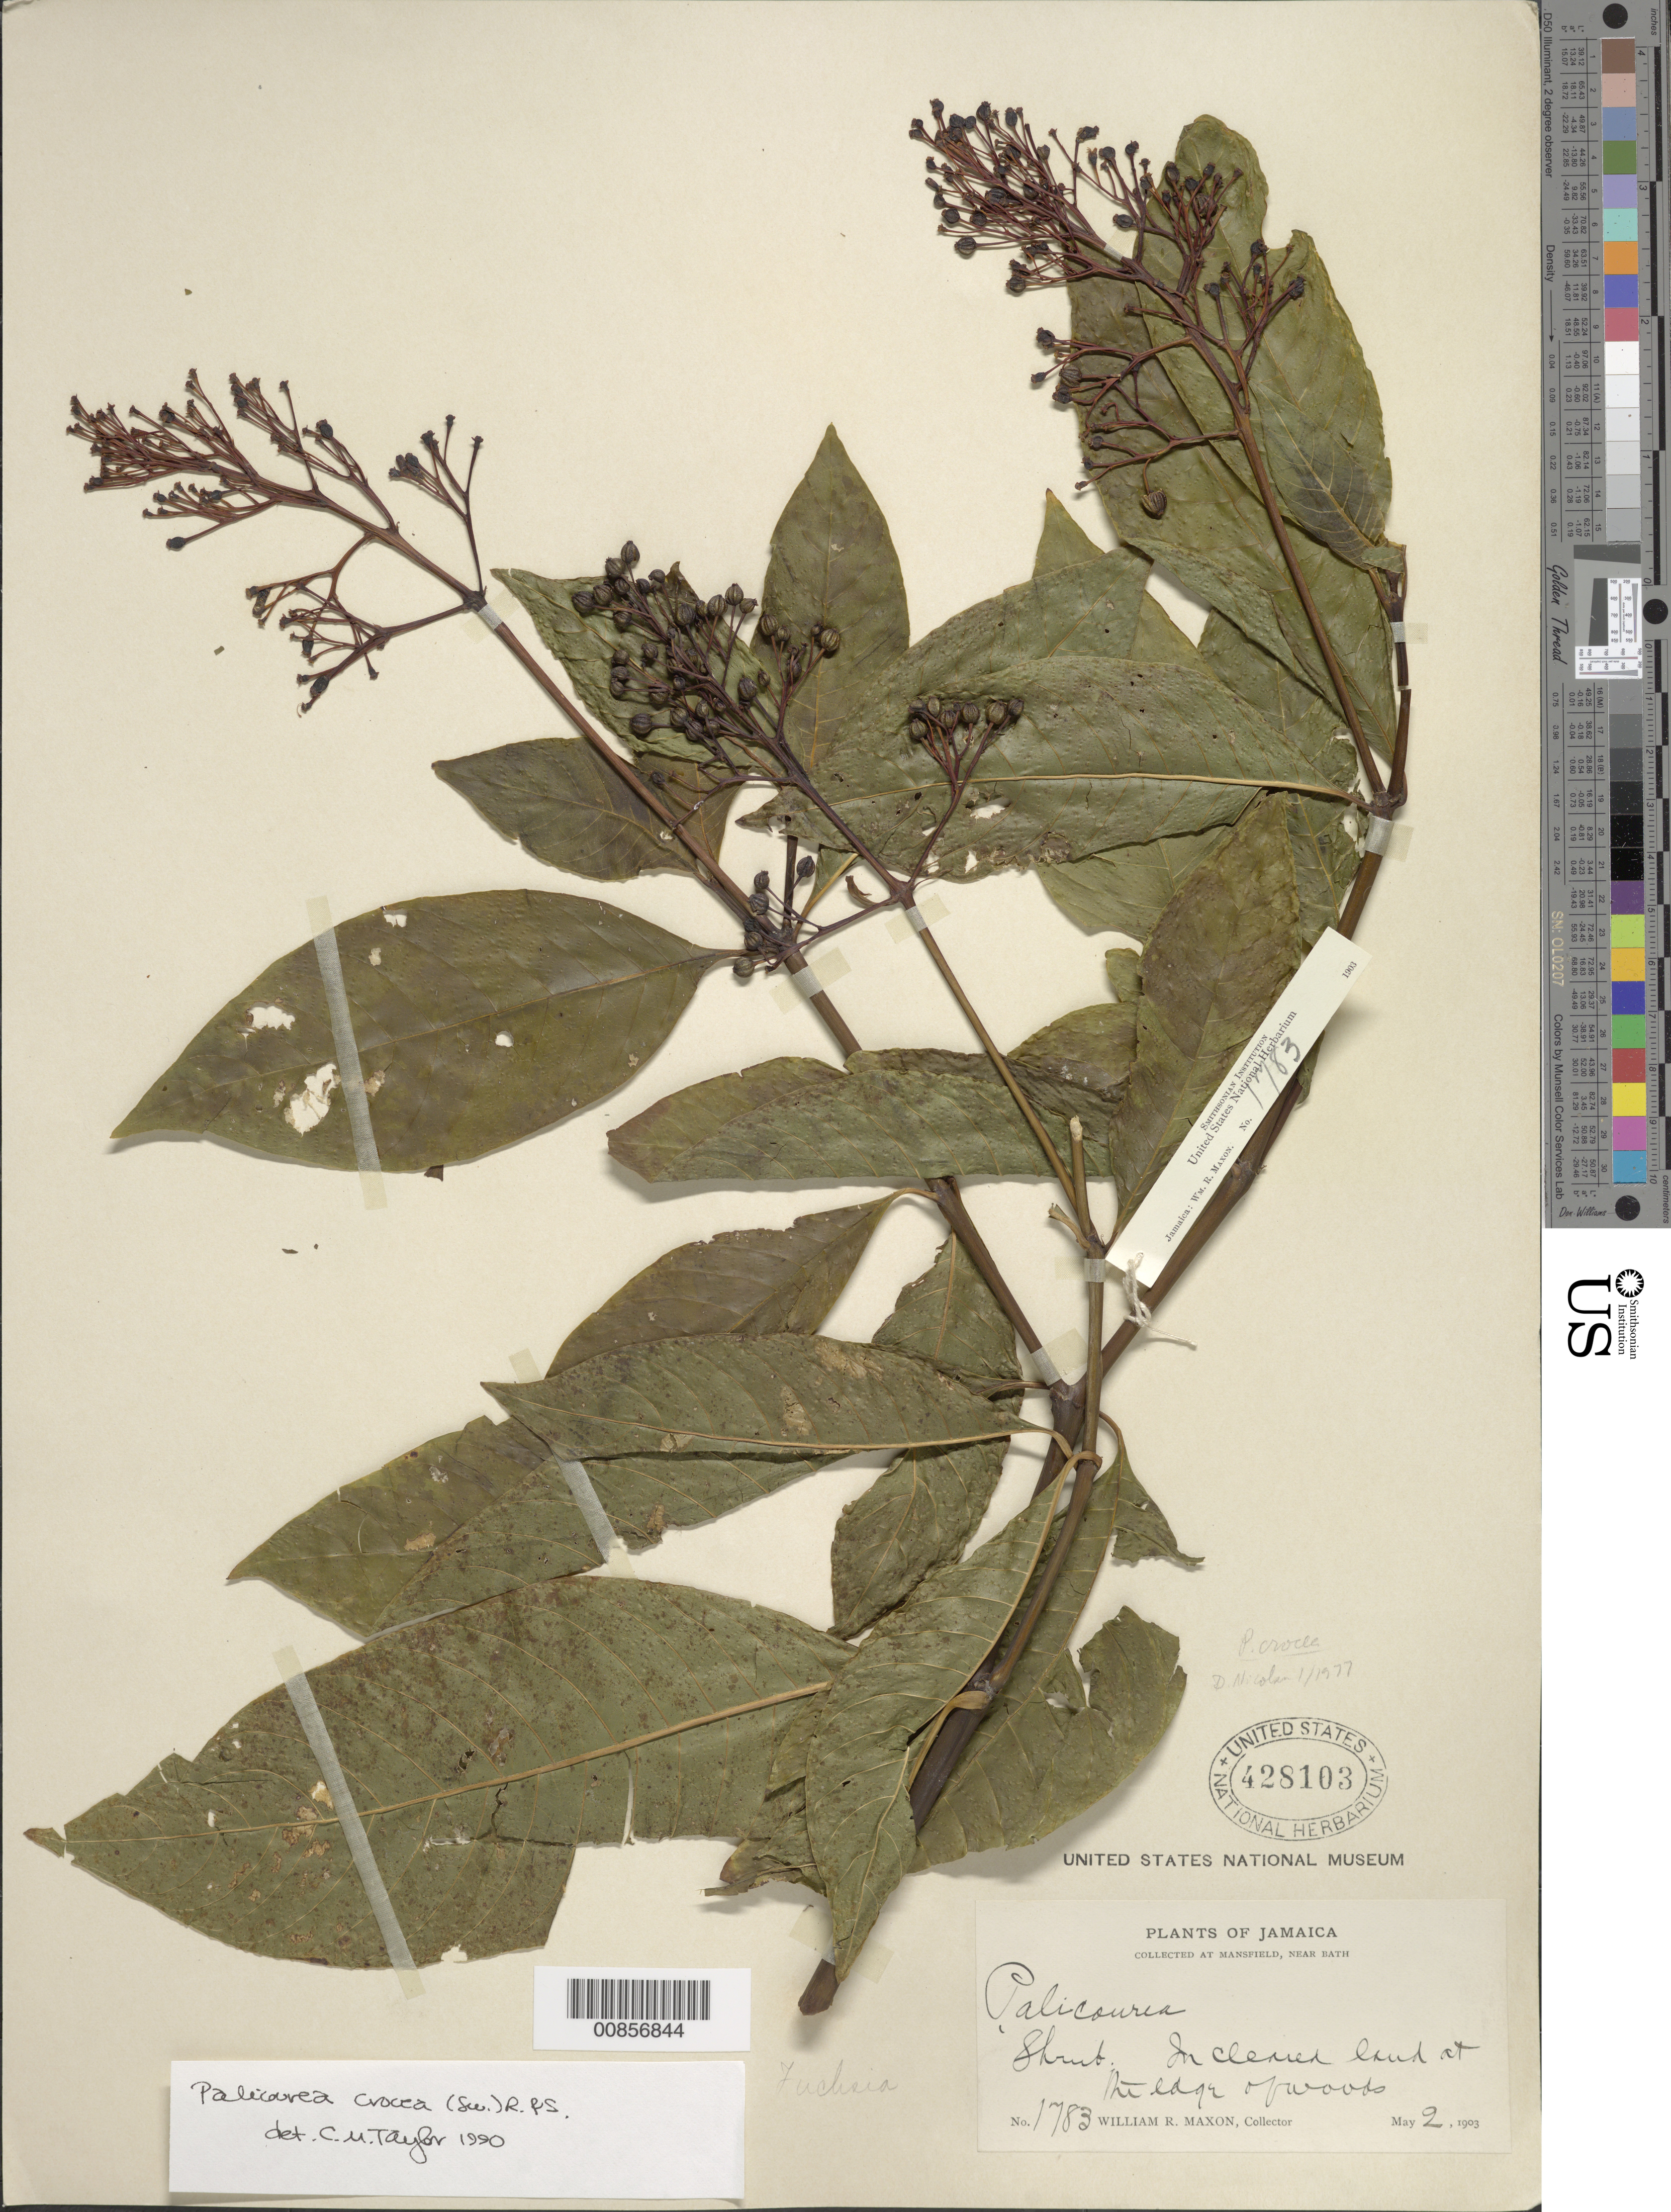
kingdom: Plantae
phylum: Tracheophyta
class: Magnoliopsida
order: Gentianales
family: Rubiaceae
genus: Palicourea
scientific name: Palicourea crocea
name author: (Sw.) Schult.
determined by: Taylor, Charlotte M.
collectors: W. R. Maxon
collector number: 1783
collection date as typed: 02 May 1903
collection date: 1903-05-02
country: Jamaica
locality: Mansfield, near Bath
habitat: On cleared land at the edge of woods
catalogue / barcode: US 428103